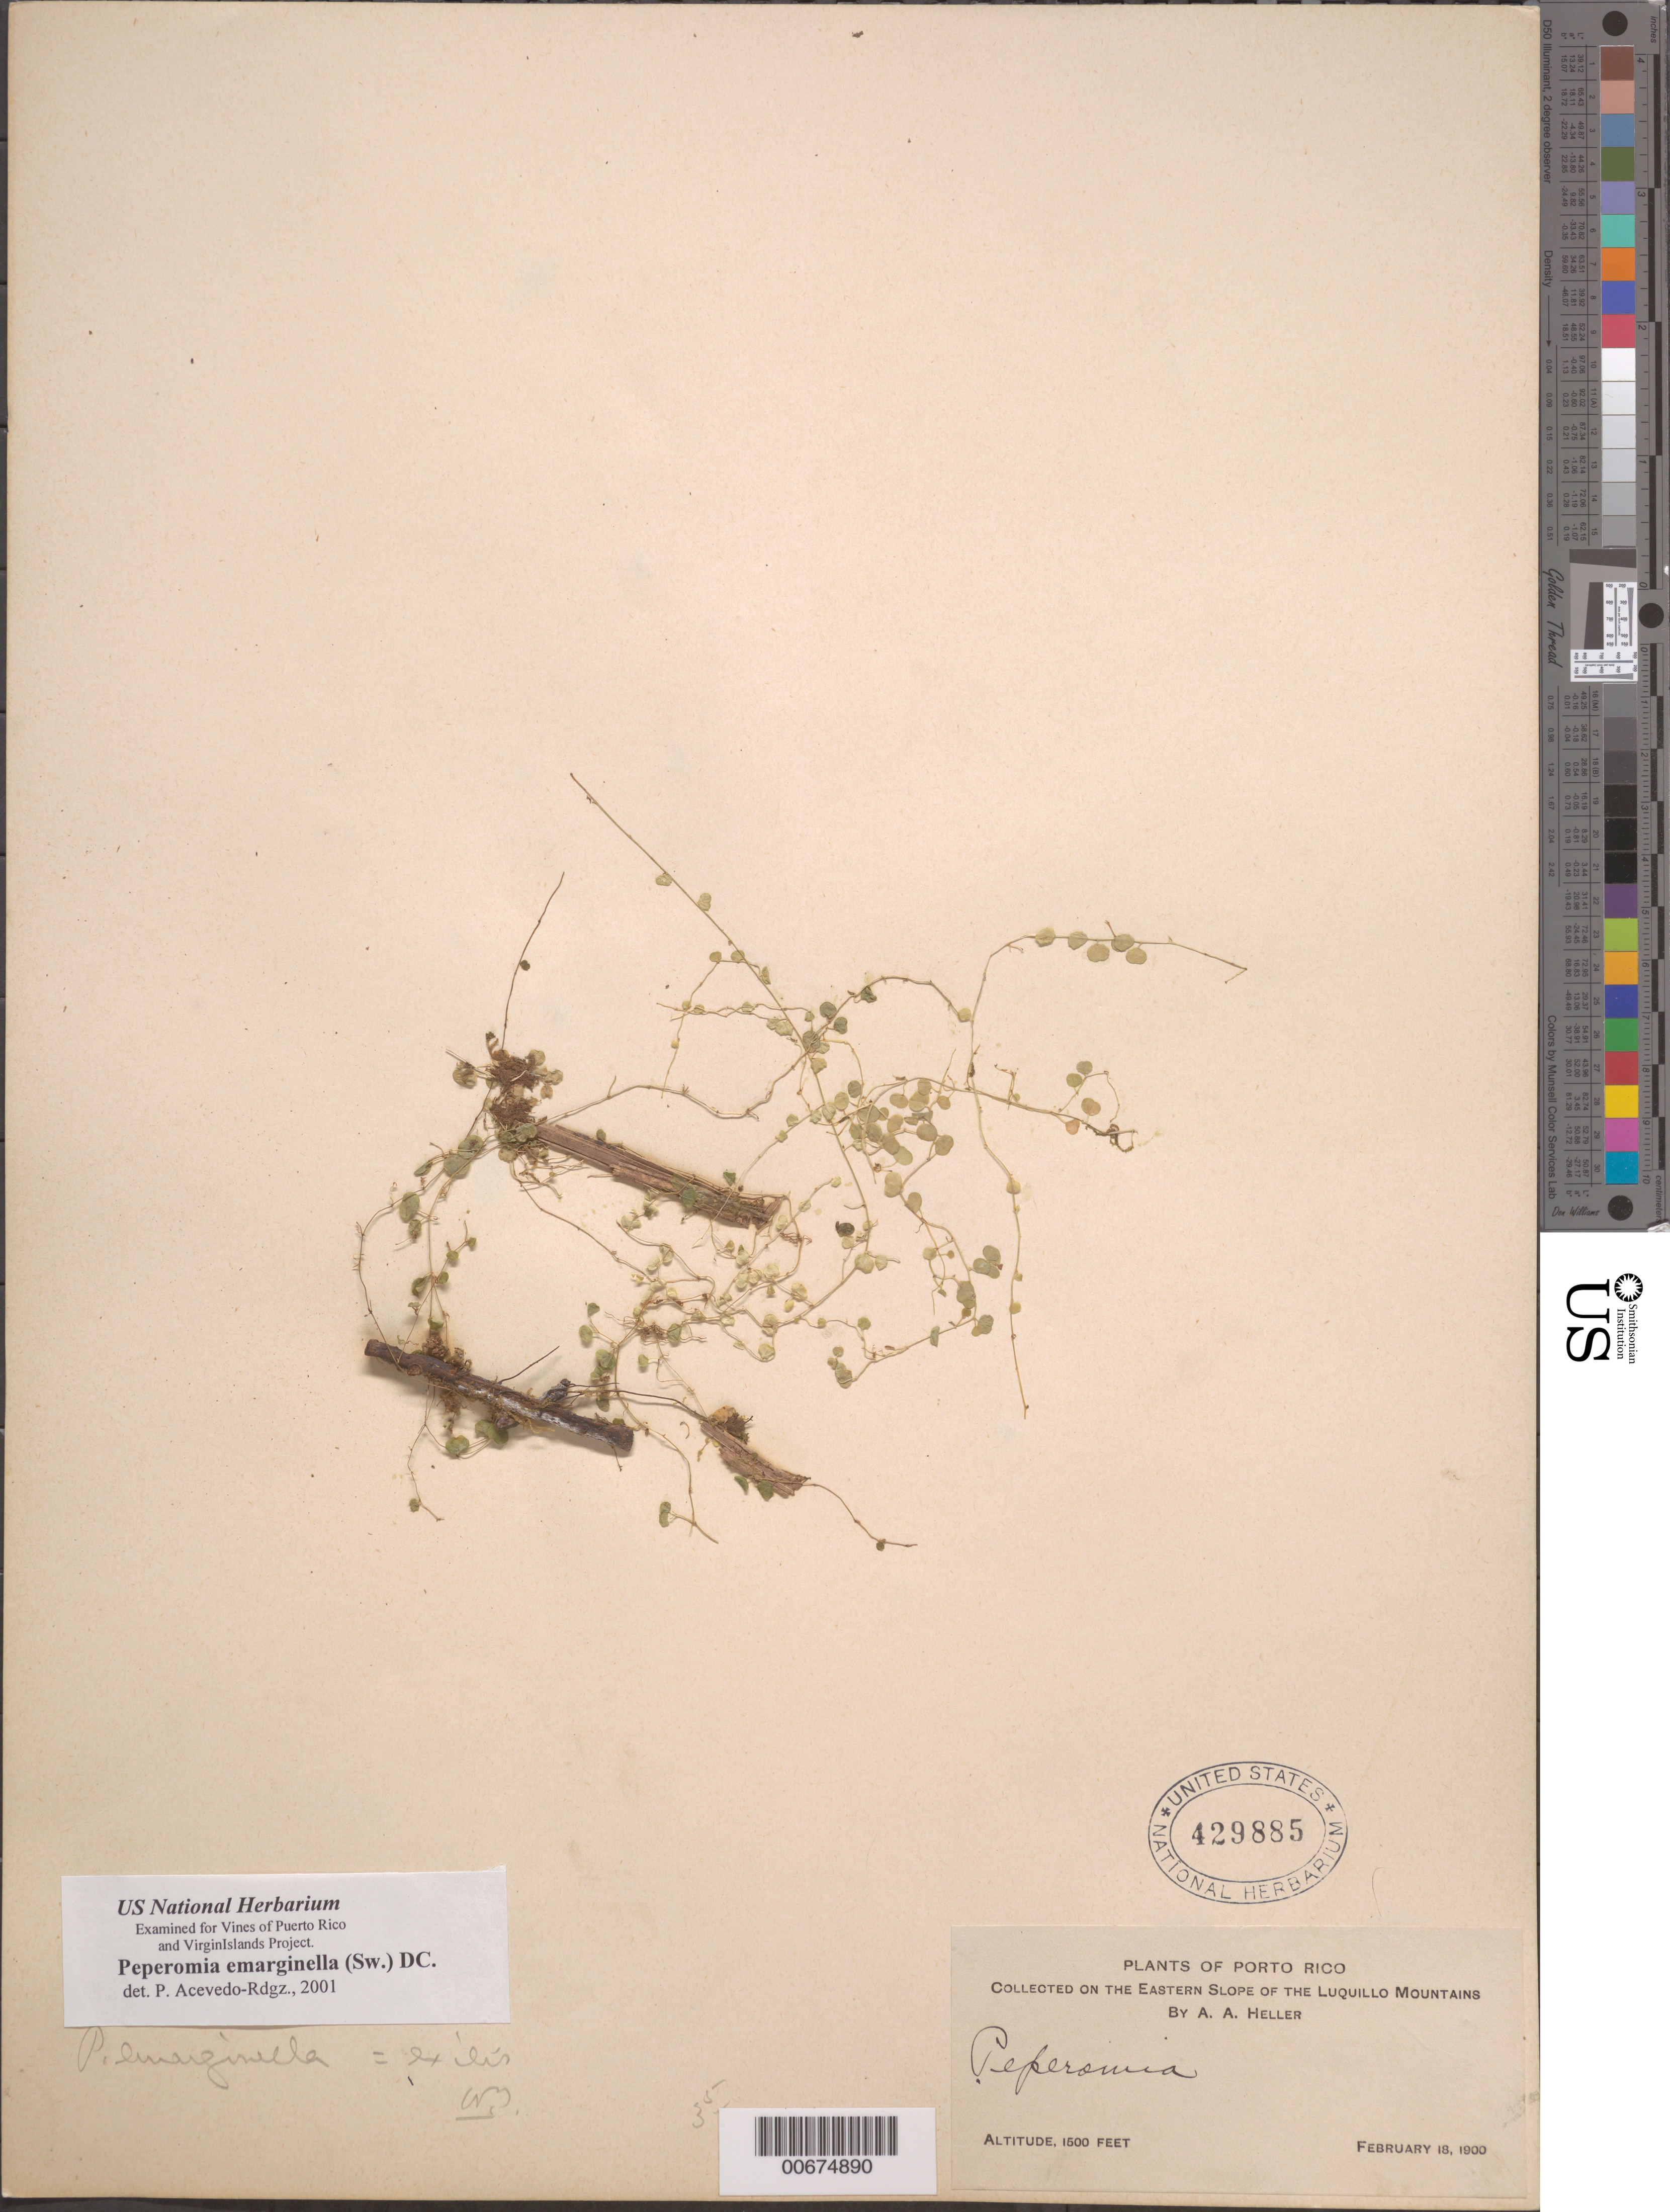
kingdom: Plantae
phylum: Tracheophyta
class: Magnoliopsida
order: Piperales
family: Piperaceae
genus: Peperomia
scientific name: Peperomia emarginella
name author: (Sw. ex Wikstr.) C. DC.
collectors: A. A. Heller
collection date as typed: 18 Feb 1900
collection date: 1900-02-18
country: Puerto Rico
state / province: Luquillo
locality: Luquillo Mountains, eastern slope.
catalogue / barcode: US 429885